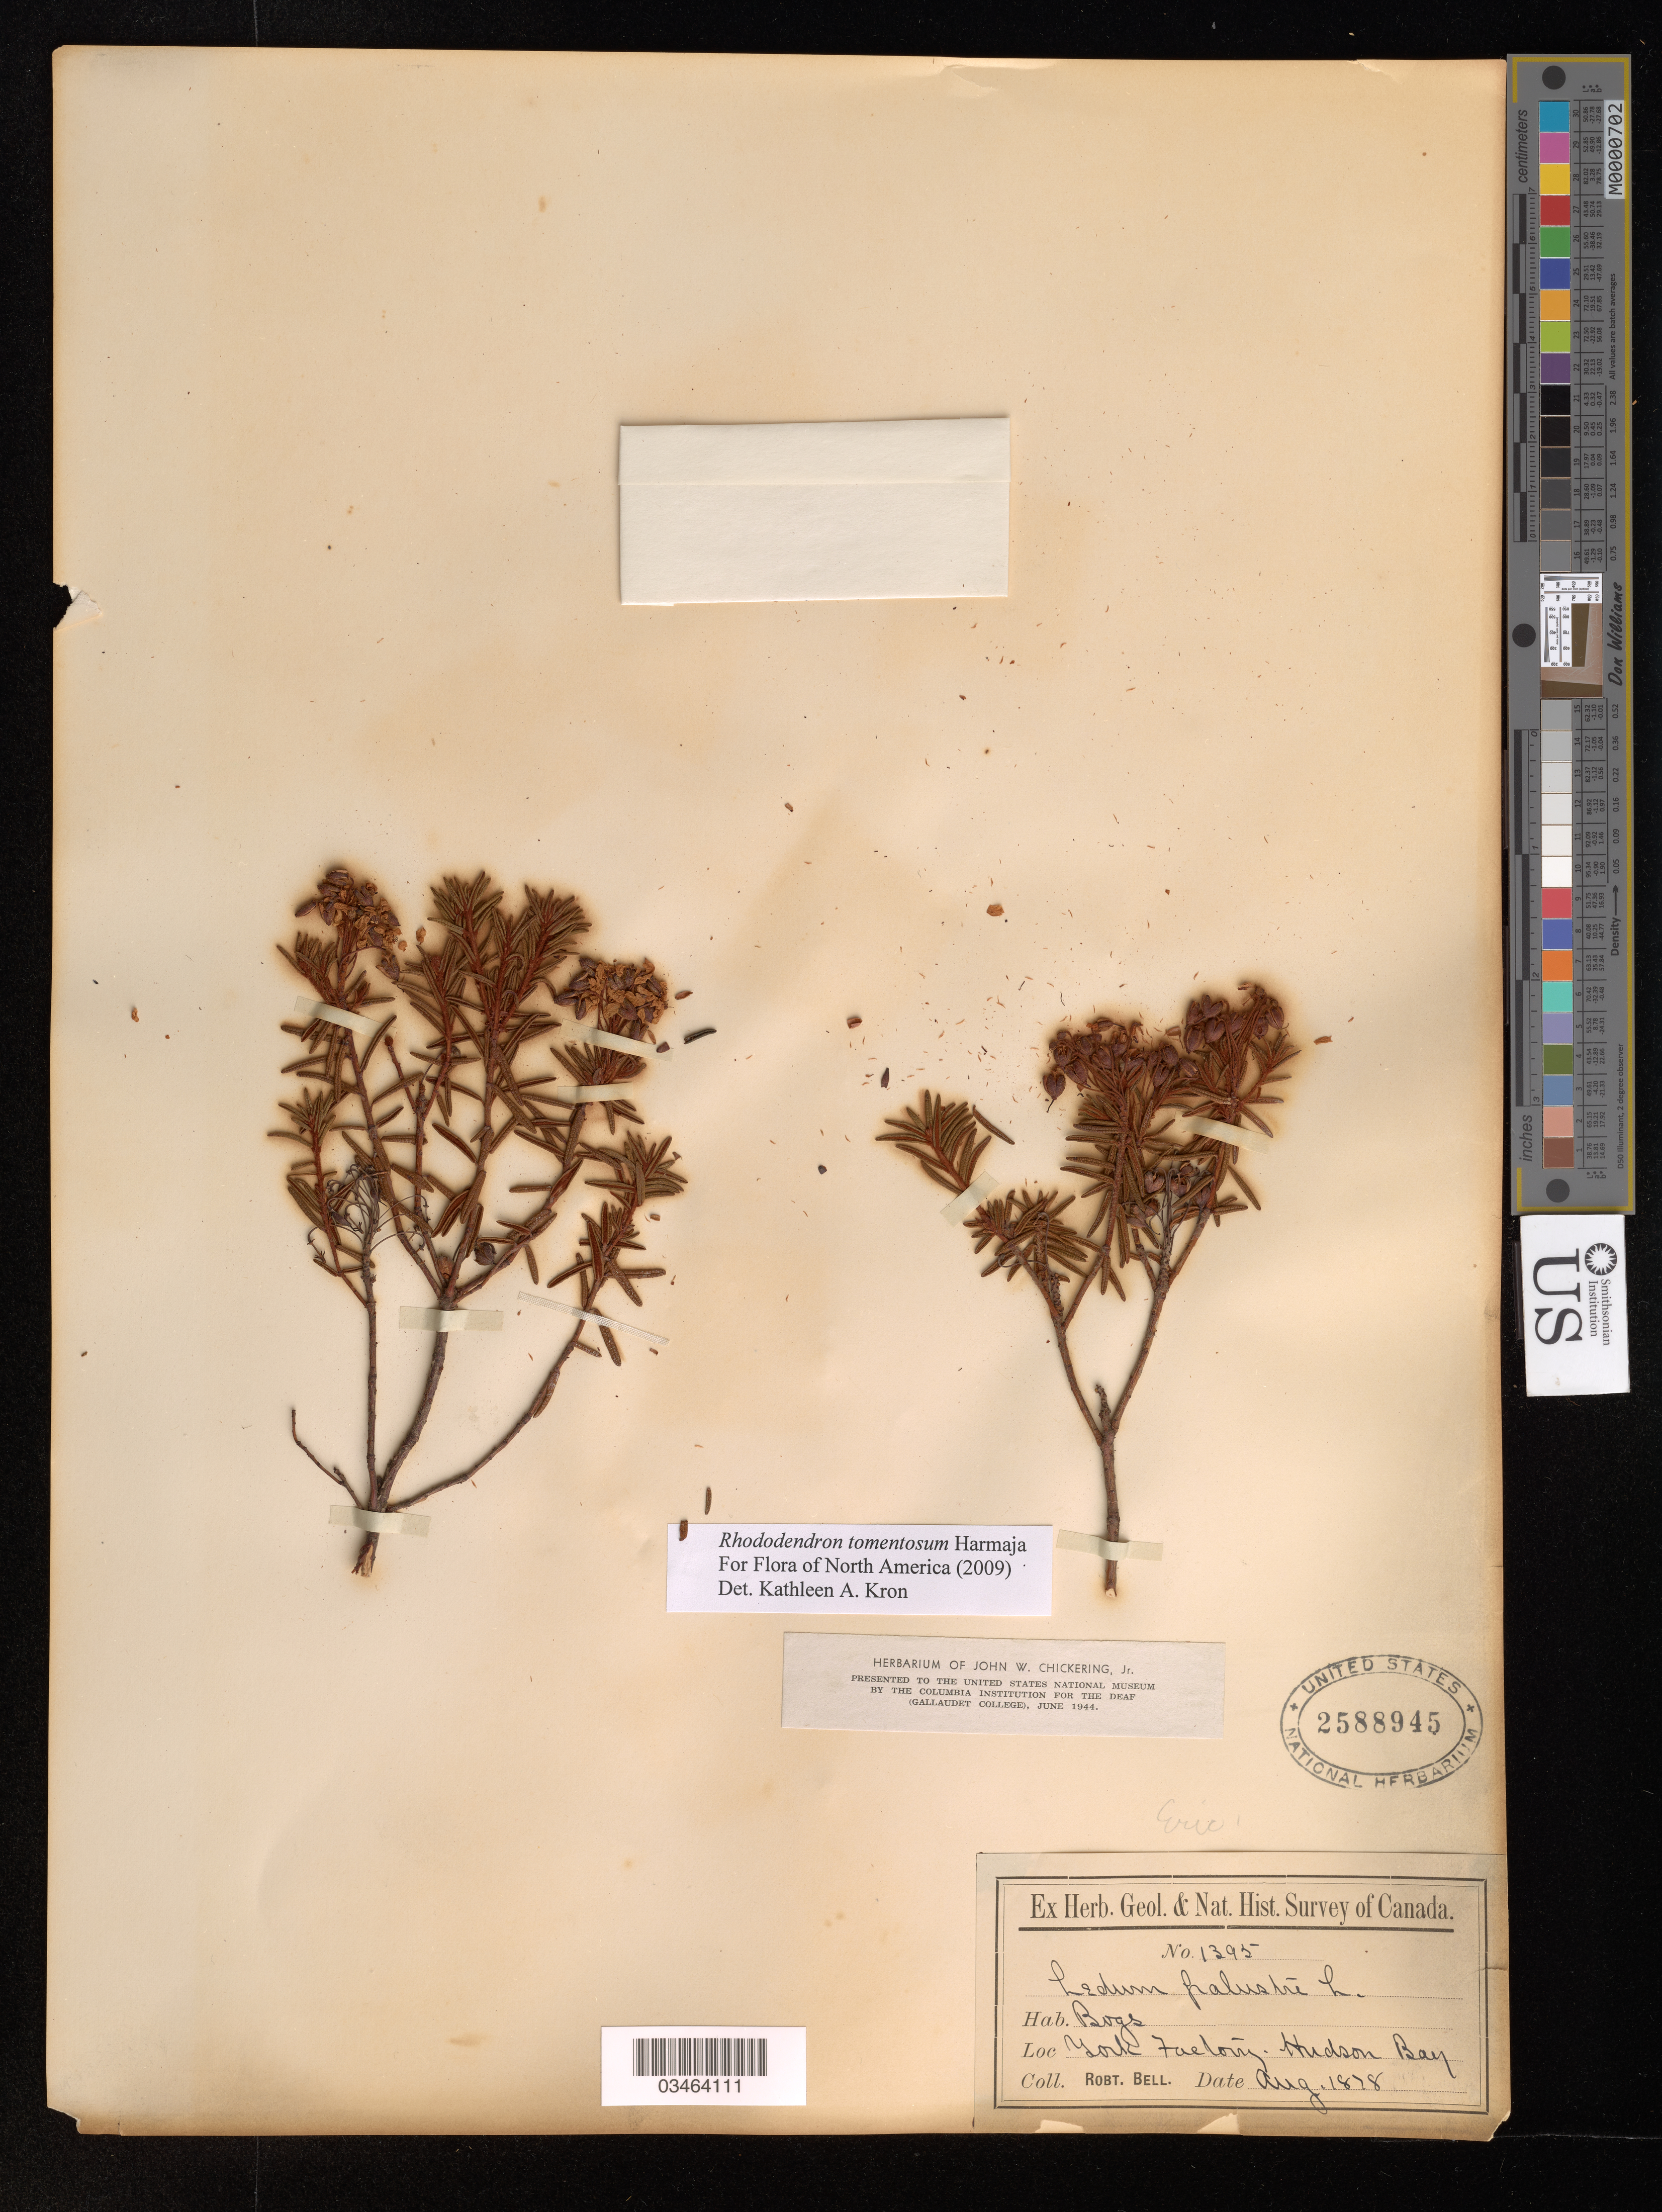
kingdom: Plantae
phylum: Tracheophyta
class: Magnoliopsida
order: Ericales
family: Ericaceae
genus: Rhododendron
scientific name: Rhododendron tomentosum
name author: Harmaja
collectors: R. Bell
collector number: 1395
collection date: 1878-08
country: Canada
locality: York Factory. Hudson Bay.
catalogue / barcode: US 2588945